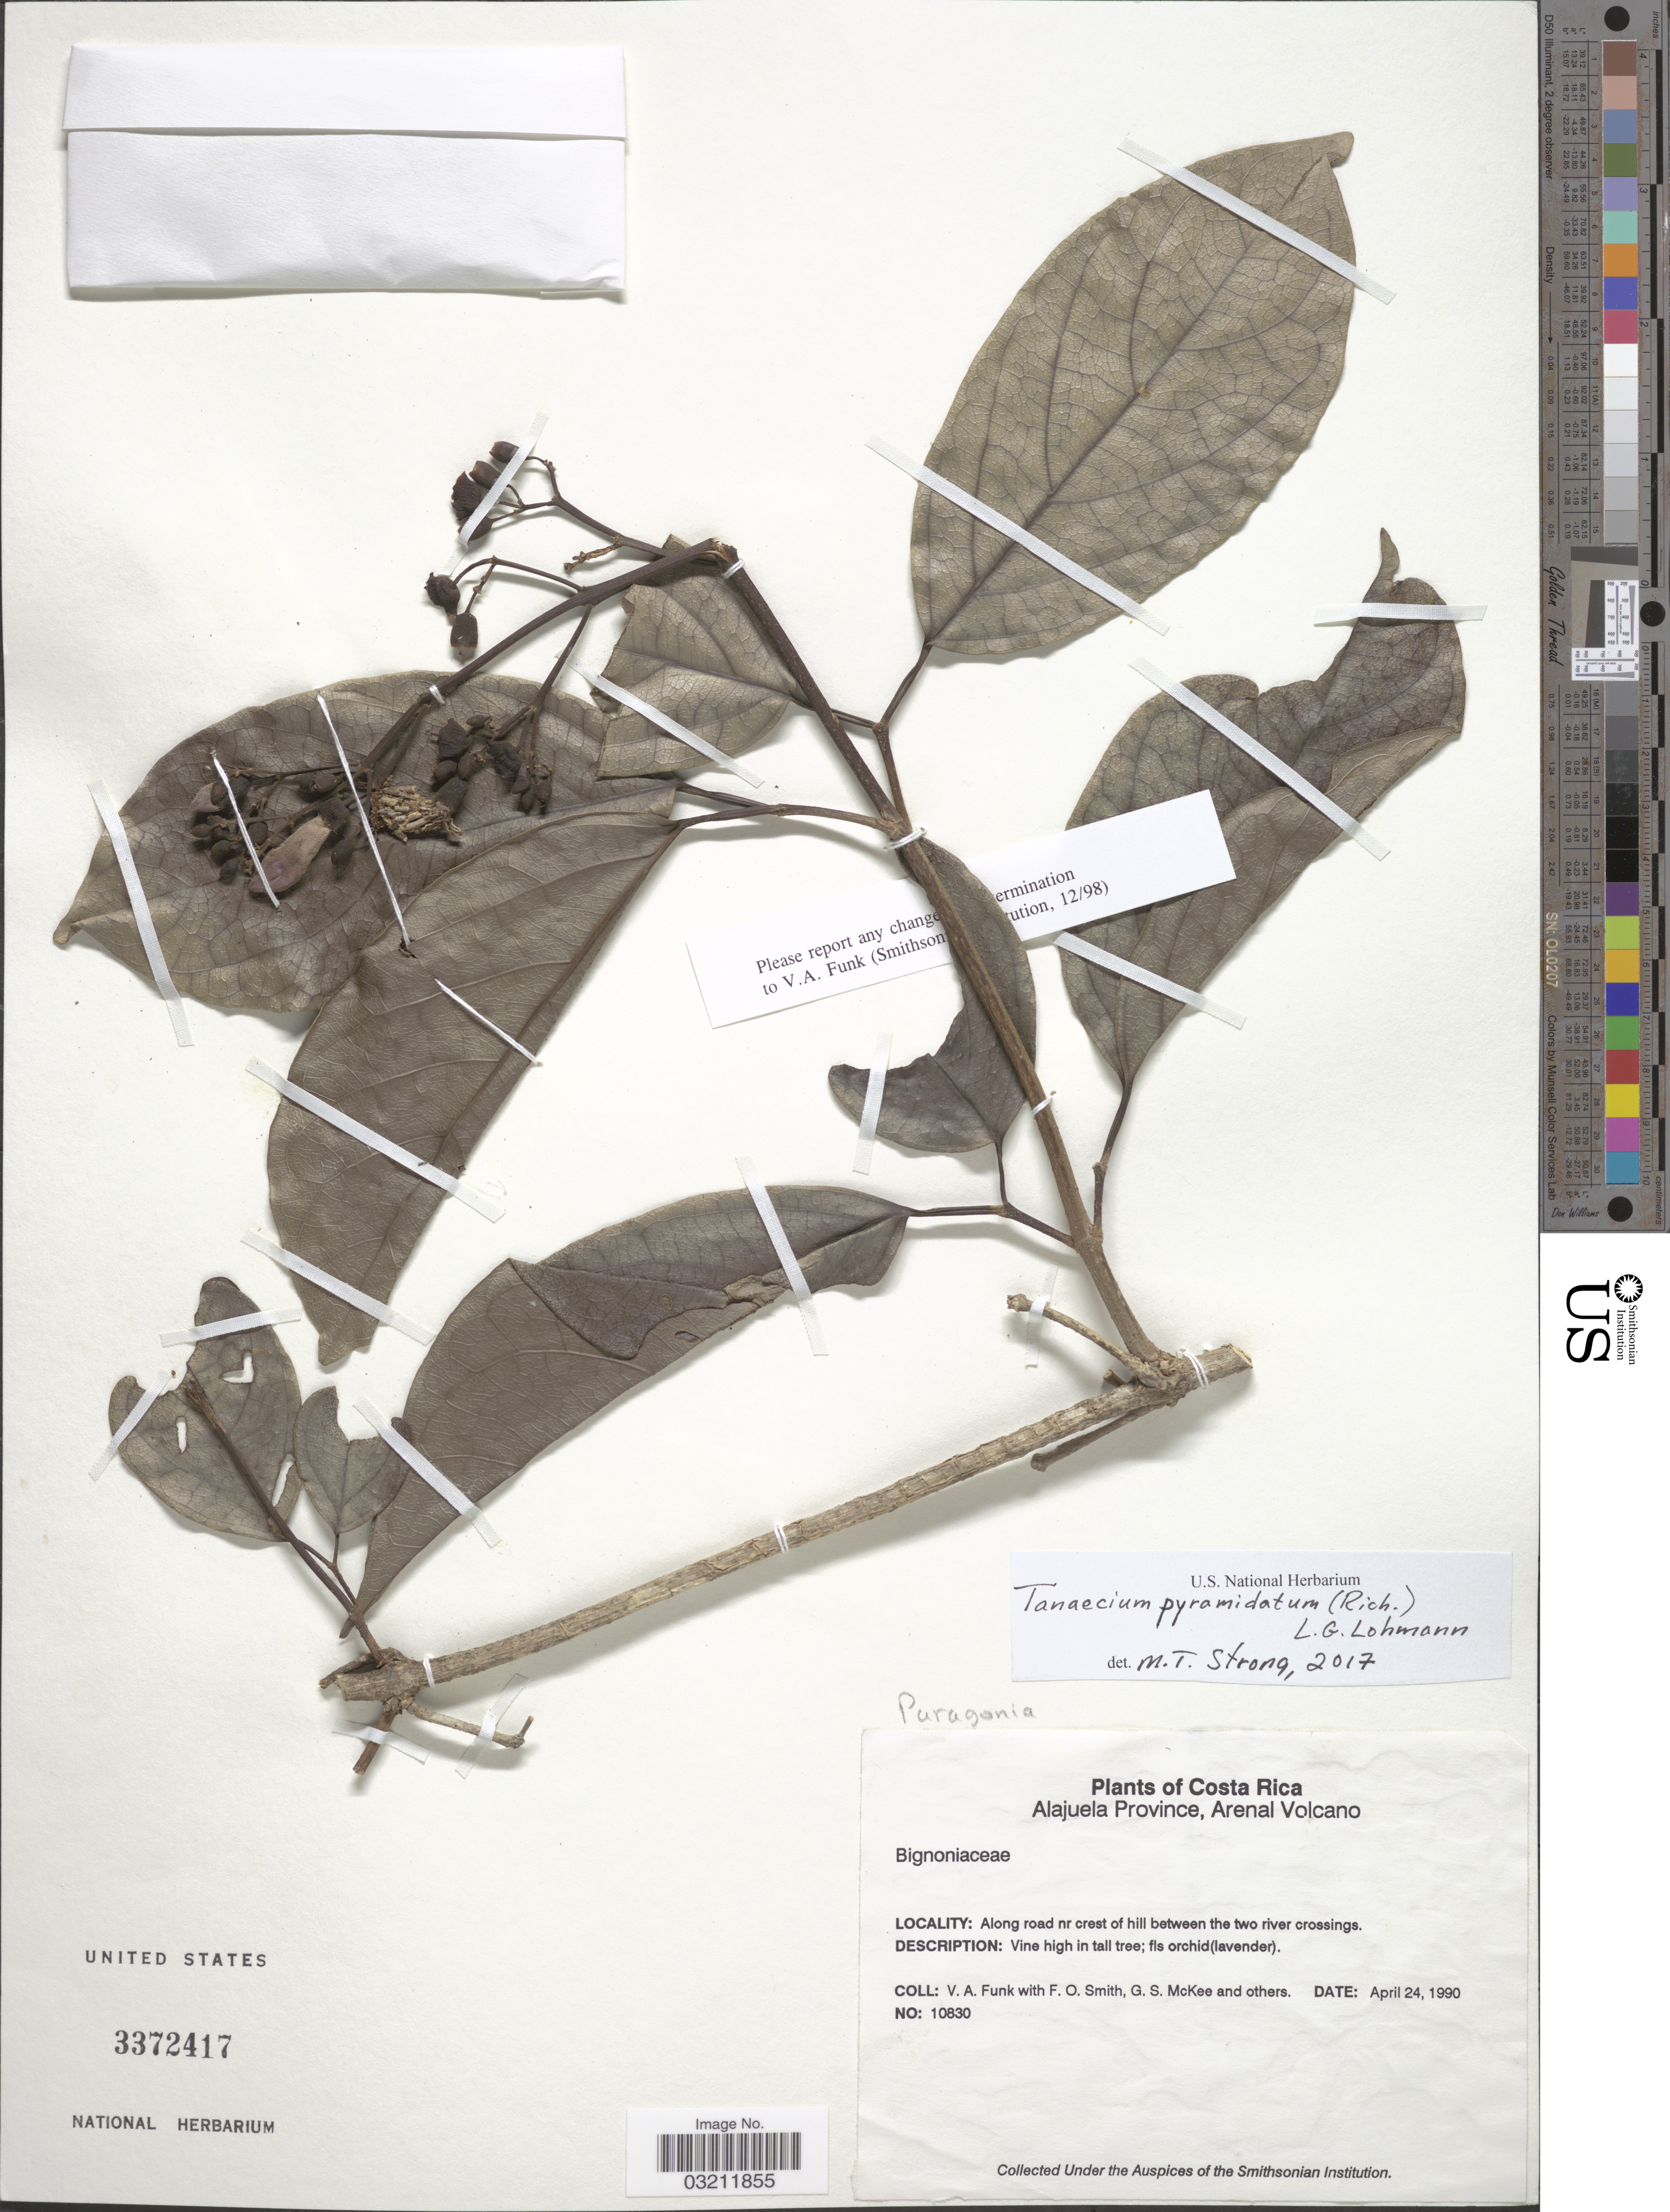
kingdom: Plantae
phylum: Tracheophyta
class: Magnoliopsida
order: Lamiales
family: Bignoniaceae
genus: Tanaecium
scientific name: Tanaecium pyramidatum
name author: (Rich.) L.G. Lohmann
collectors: V. Funk, F. Smith, G. S. McKee & et al.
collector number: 10830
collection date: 1990-04-24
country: Costa Rica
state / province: Alajuela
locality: Arenal Volcano. Along road nr crest of hill between the two river crossings.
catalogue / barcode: US 3372417